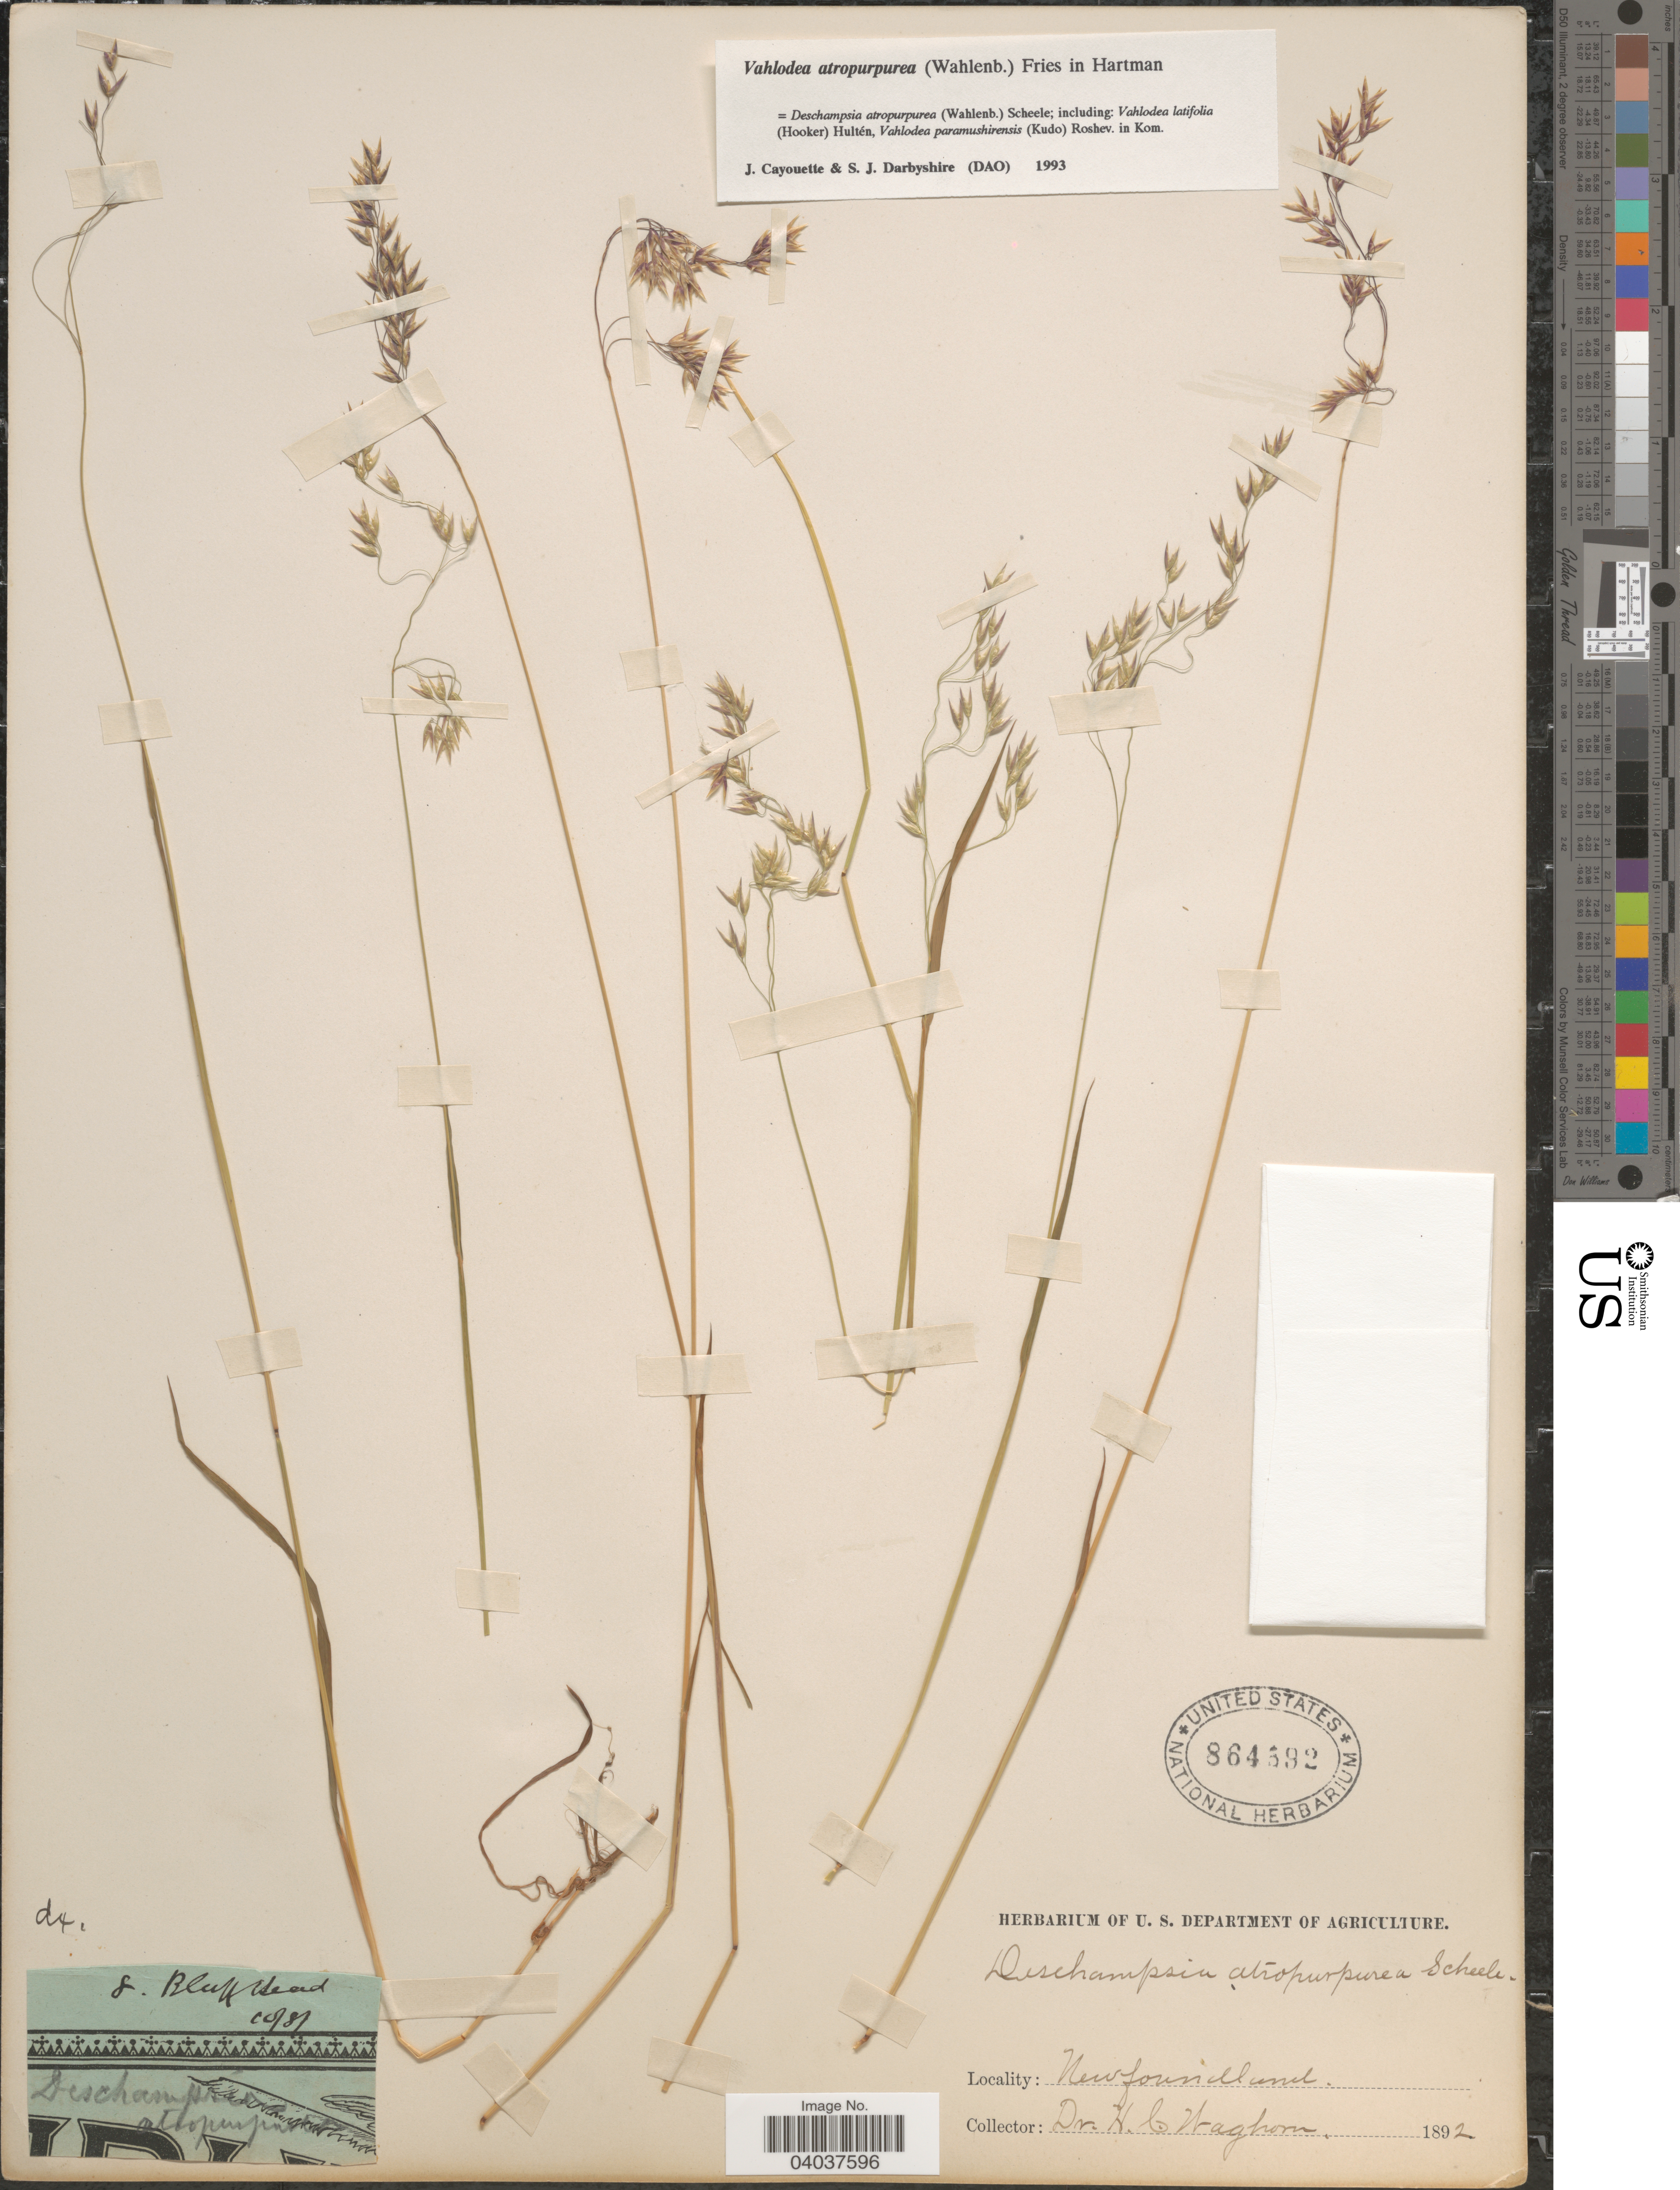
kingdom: Plantae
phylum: Tracheophyta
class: Liliopsida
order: Poales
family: Poaceae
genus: Vahlodea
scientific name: Vahlodea atropurpurea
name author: (Wahlenb.) Fr. ex Hartm.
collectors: H. Waghorn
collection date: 1892-08-10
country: Canada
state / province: Newfoundland and Labrador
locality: S. Bluff Head.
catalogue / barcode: US 864592